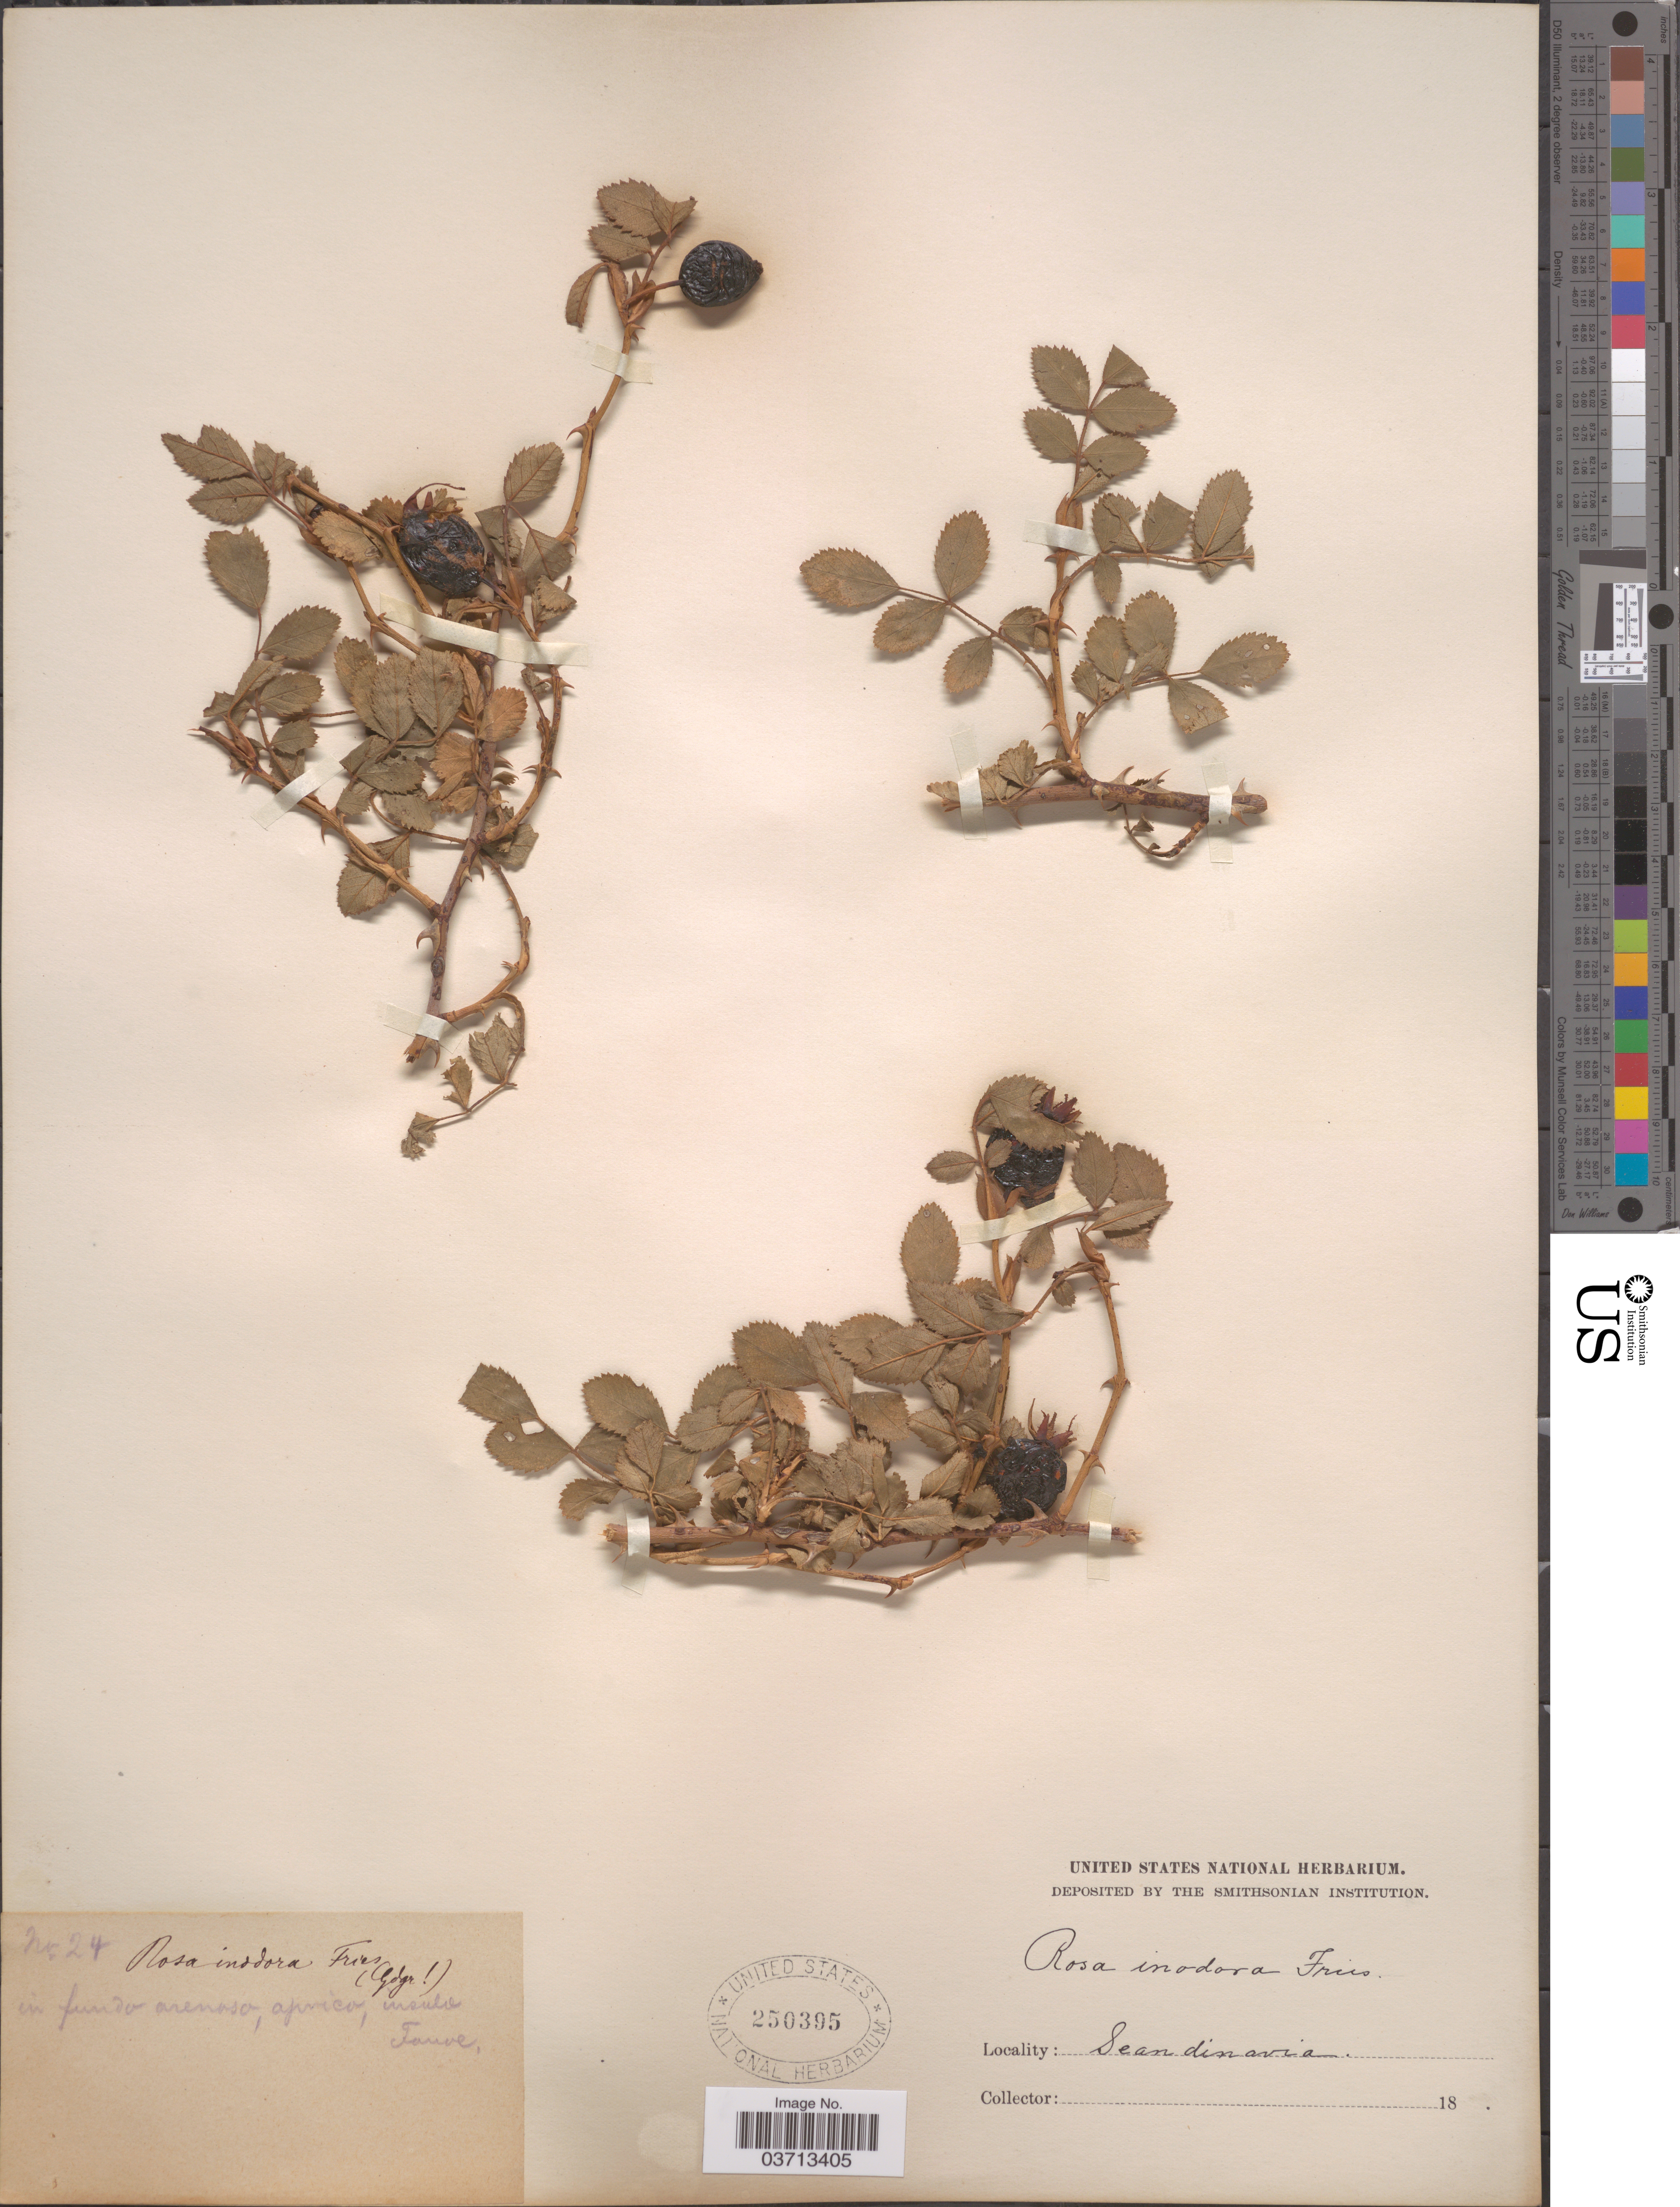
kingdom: Plantae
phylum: Tracheophyta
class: Magnoliopsida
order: Rosales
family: Rosaceae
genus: Rosa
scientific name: Rosa inodora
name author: Fr. a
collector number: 24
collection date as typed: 18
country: Faroe Islands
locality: In fundo arenoso, aprico, insulae Faroe. Scandinavia.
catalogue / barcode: US 250395